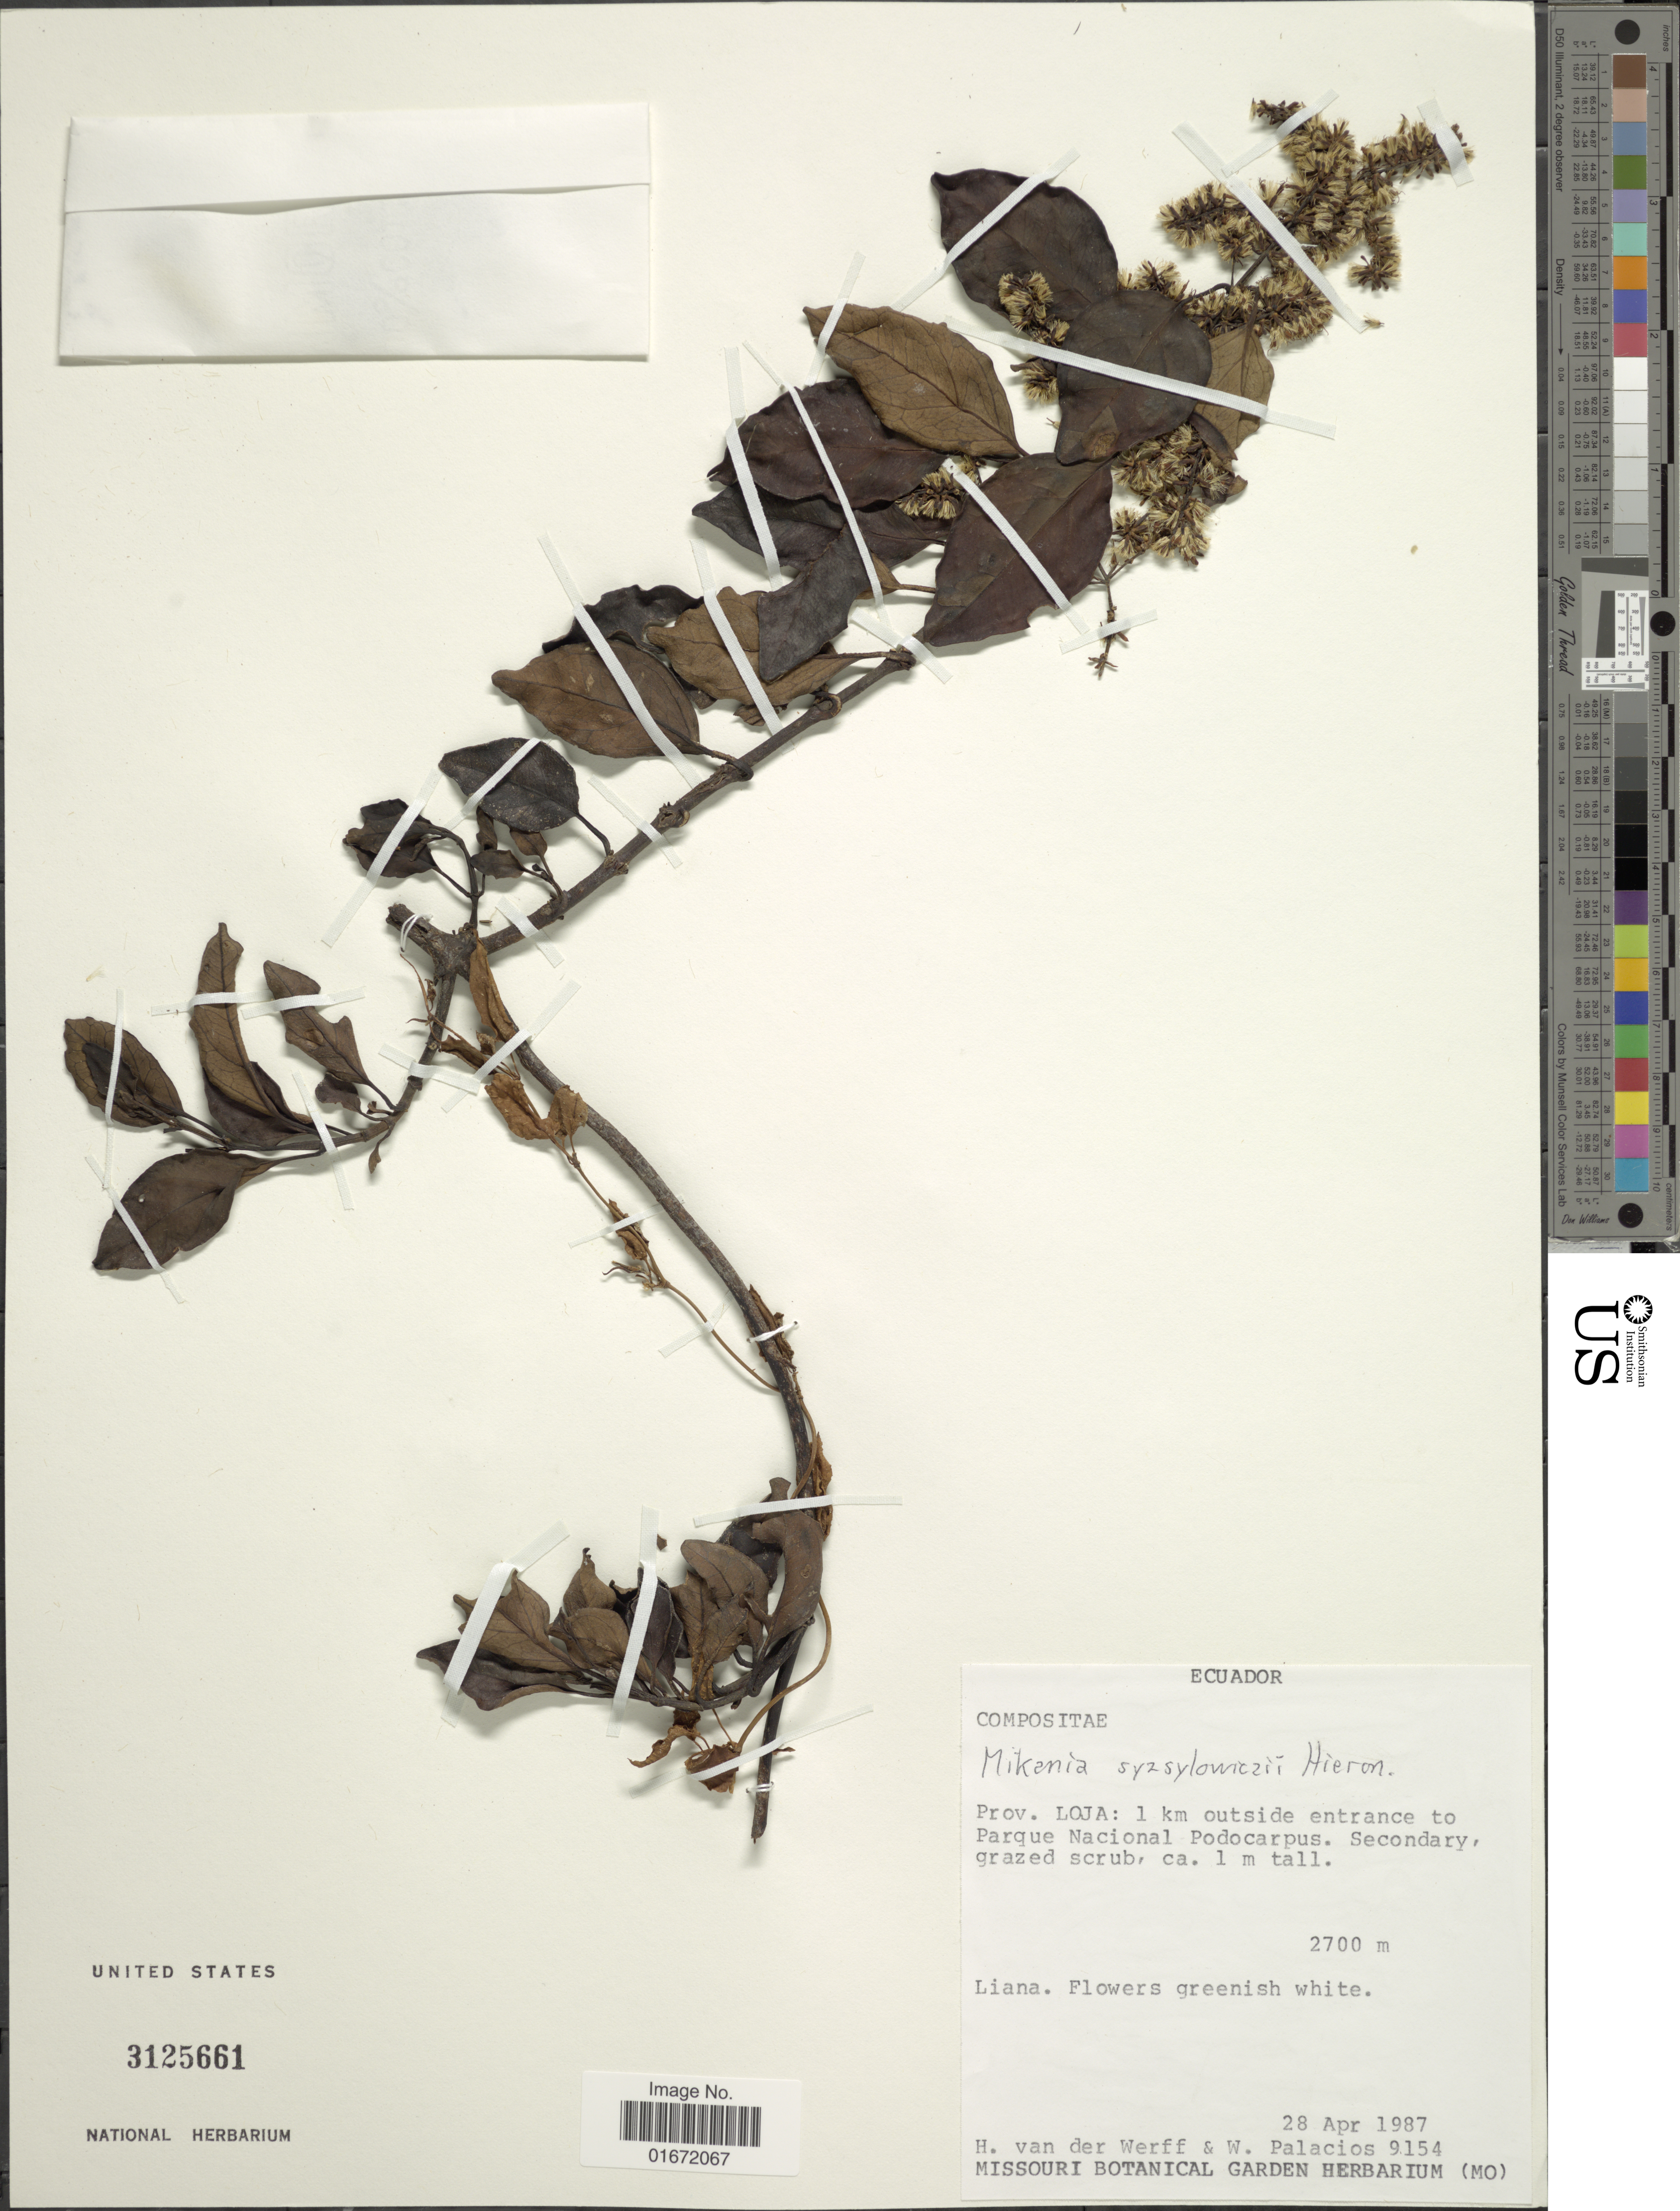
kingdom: Plantae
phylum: Tracheophyta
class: Magnoliopsida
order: Asterales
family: Asteraceae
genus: Mikania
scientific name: Mikania szyszylowiczii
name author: Hieron.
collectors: H. van der Werff & W. Palacios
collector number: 9154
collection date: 1987-04-28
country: Ecuador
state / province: Loja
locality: Prov. Loja: 1 km outside entrance to Parque Nacional Podocarpus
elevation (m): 2700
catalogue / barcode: US 3125661